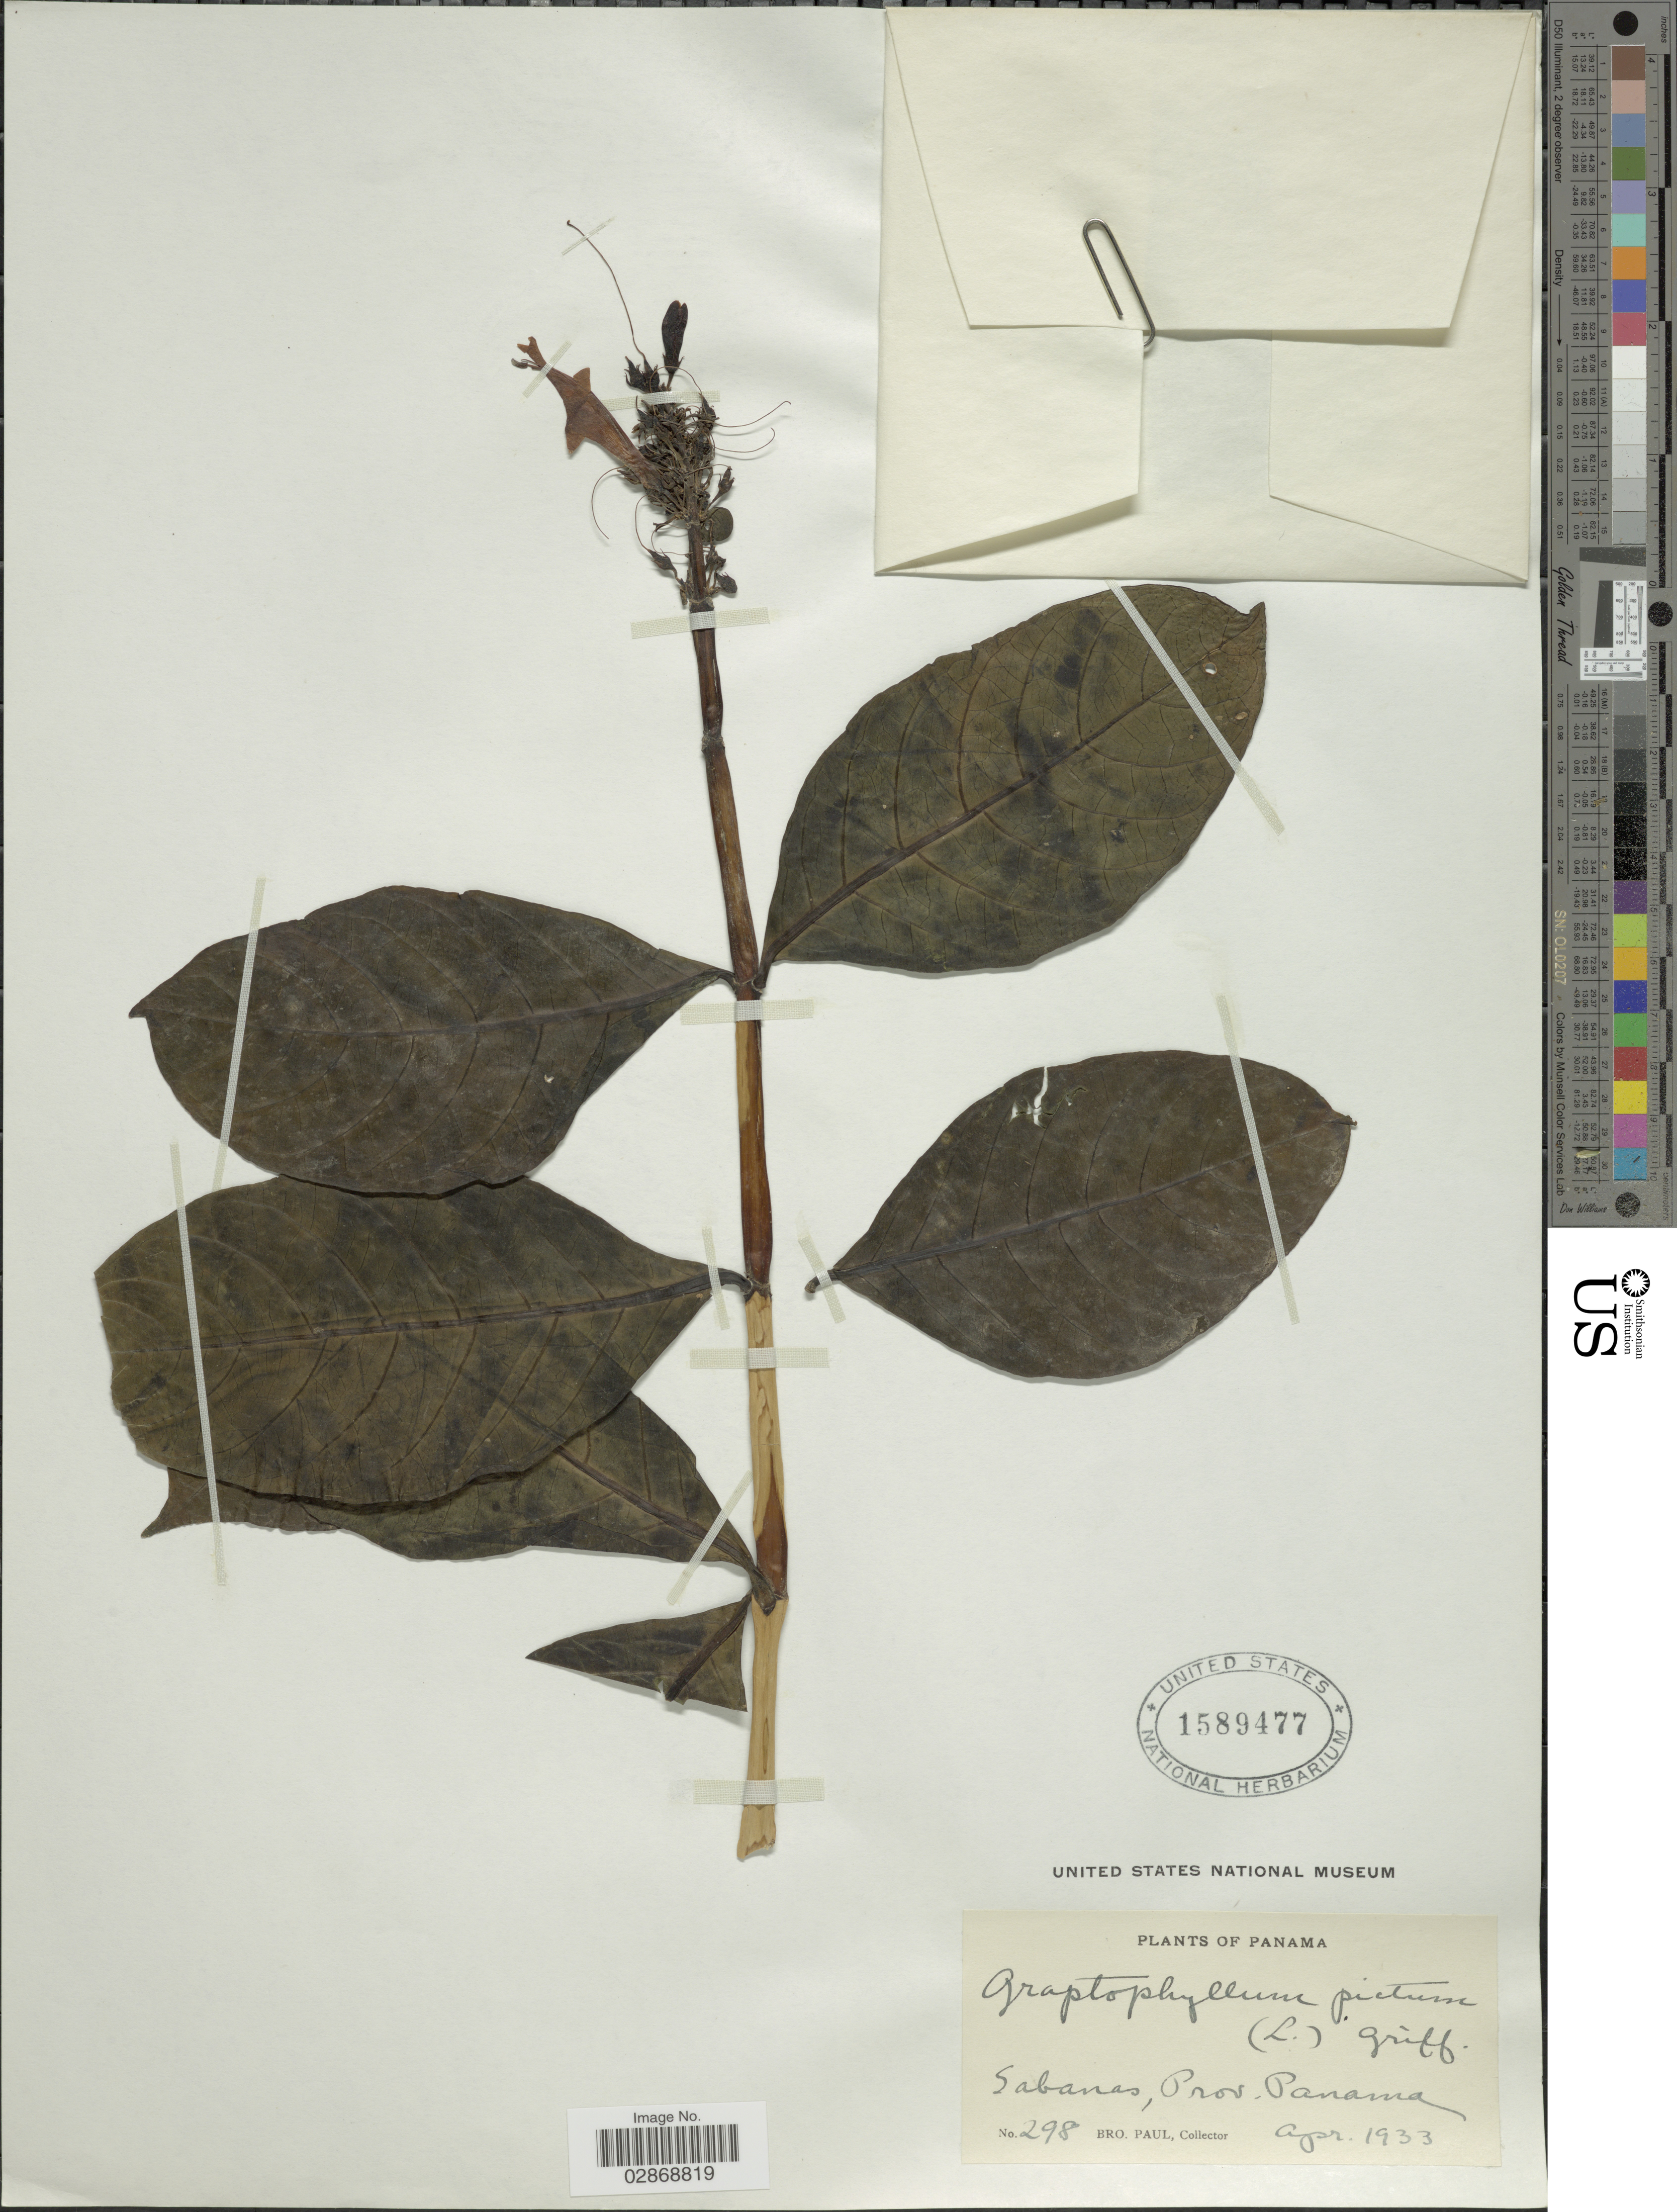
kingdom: Plantae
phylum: Tracheophyta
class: Magnoliopsida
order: Lamiales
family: Acanthaceae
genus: Graptophyllum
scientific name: Graptophyllum pictum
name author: (L.) Griff.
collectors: B. Paul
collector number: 298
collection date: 1933-04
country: Panama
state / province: Panamá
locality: Sabanas.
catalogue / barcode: US 1589477